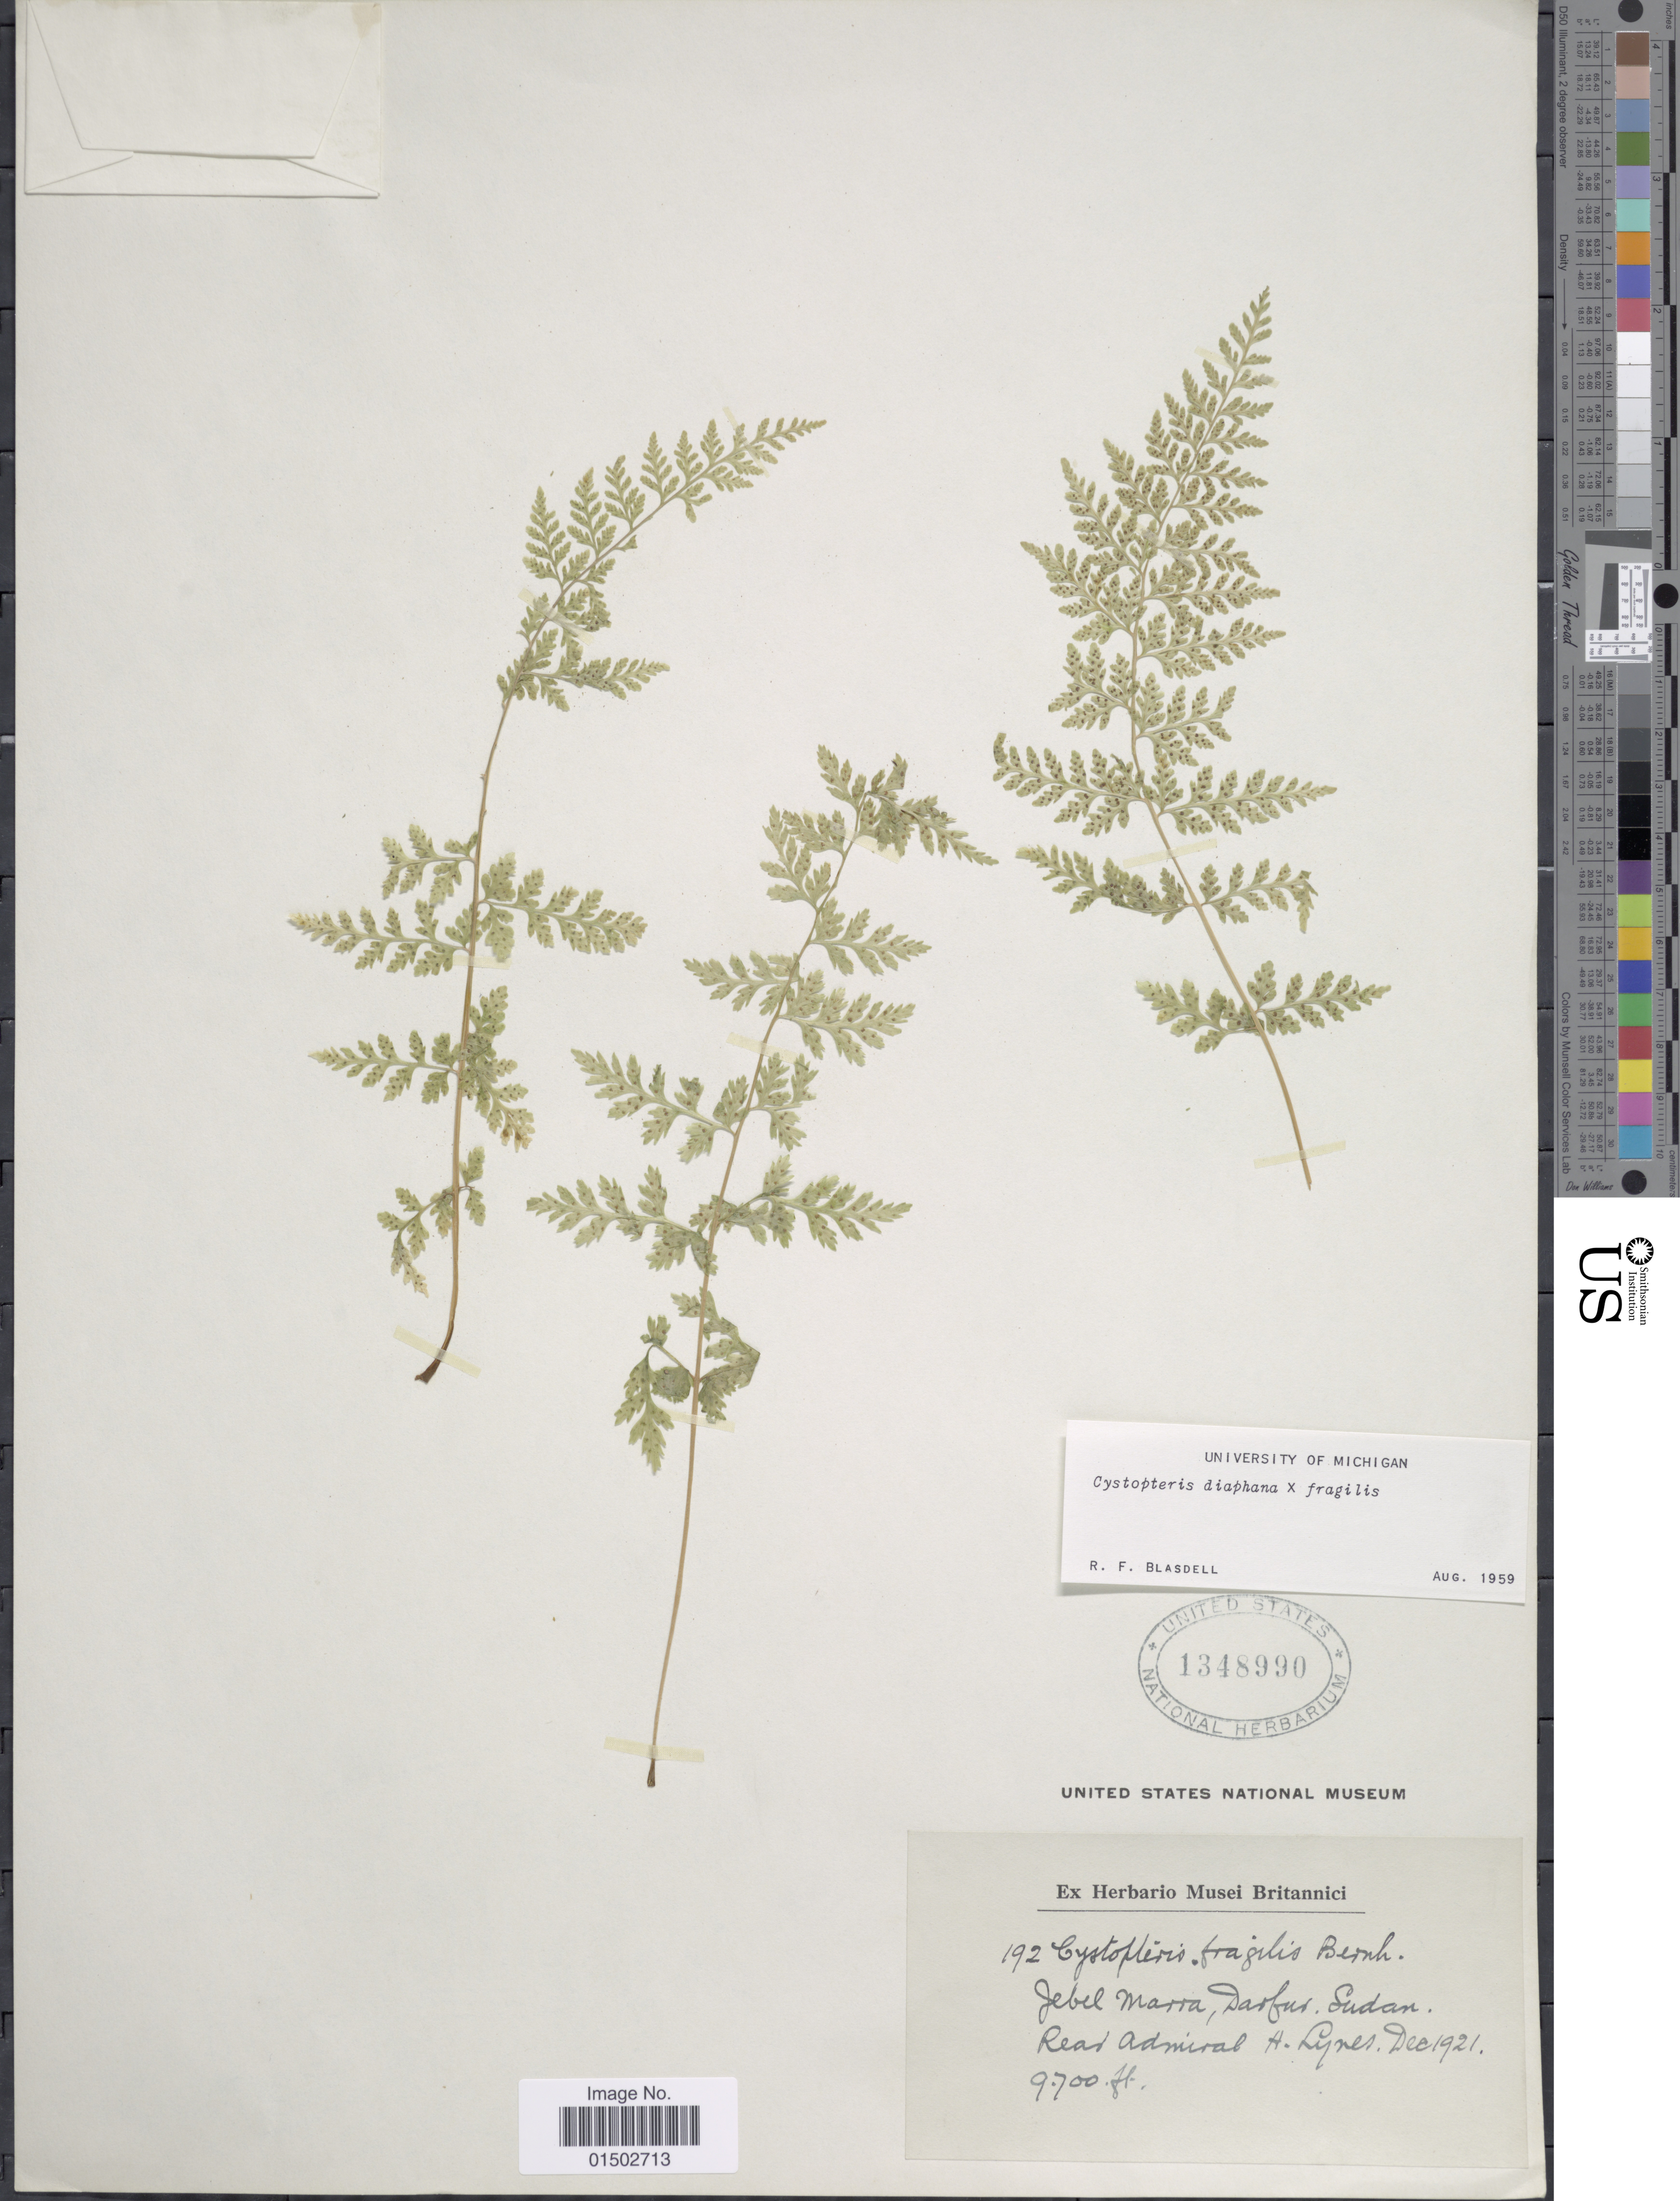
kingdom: Plantae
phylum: Tracheophyta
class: Polypodiopsida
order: Polypodiales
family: Cystopteridaceae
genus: Cystopteris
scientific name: Cystopteris diaphana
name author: (Bory) Blasdell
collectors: H. Lynes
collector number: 192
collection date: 1921-12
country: Sudan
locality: Jebel Marra, Darfur, Sudan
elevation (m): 2957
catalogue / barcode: US 1348990